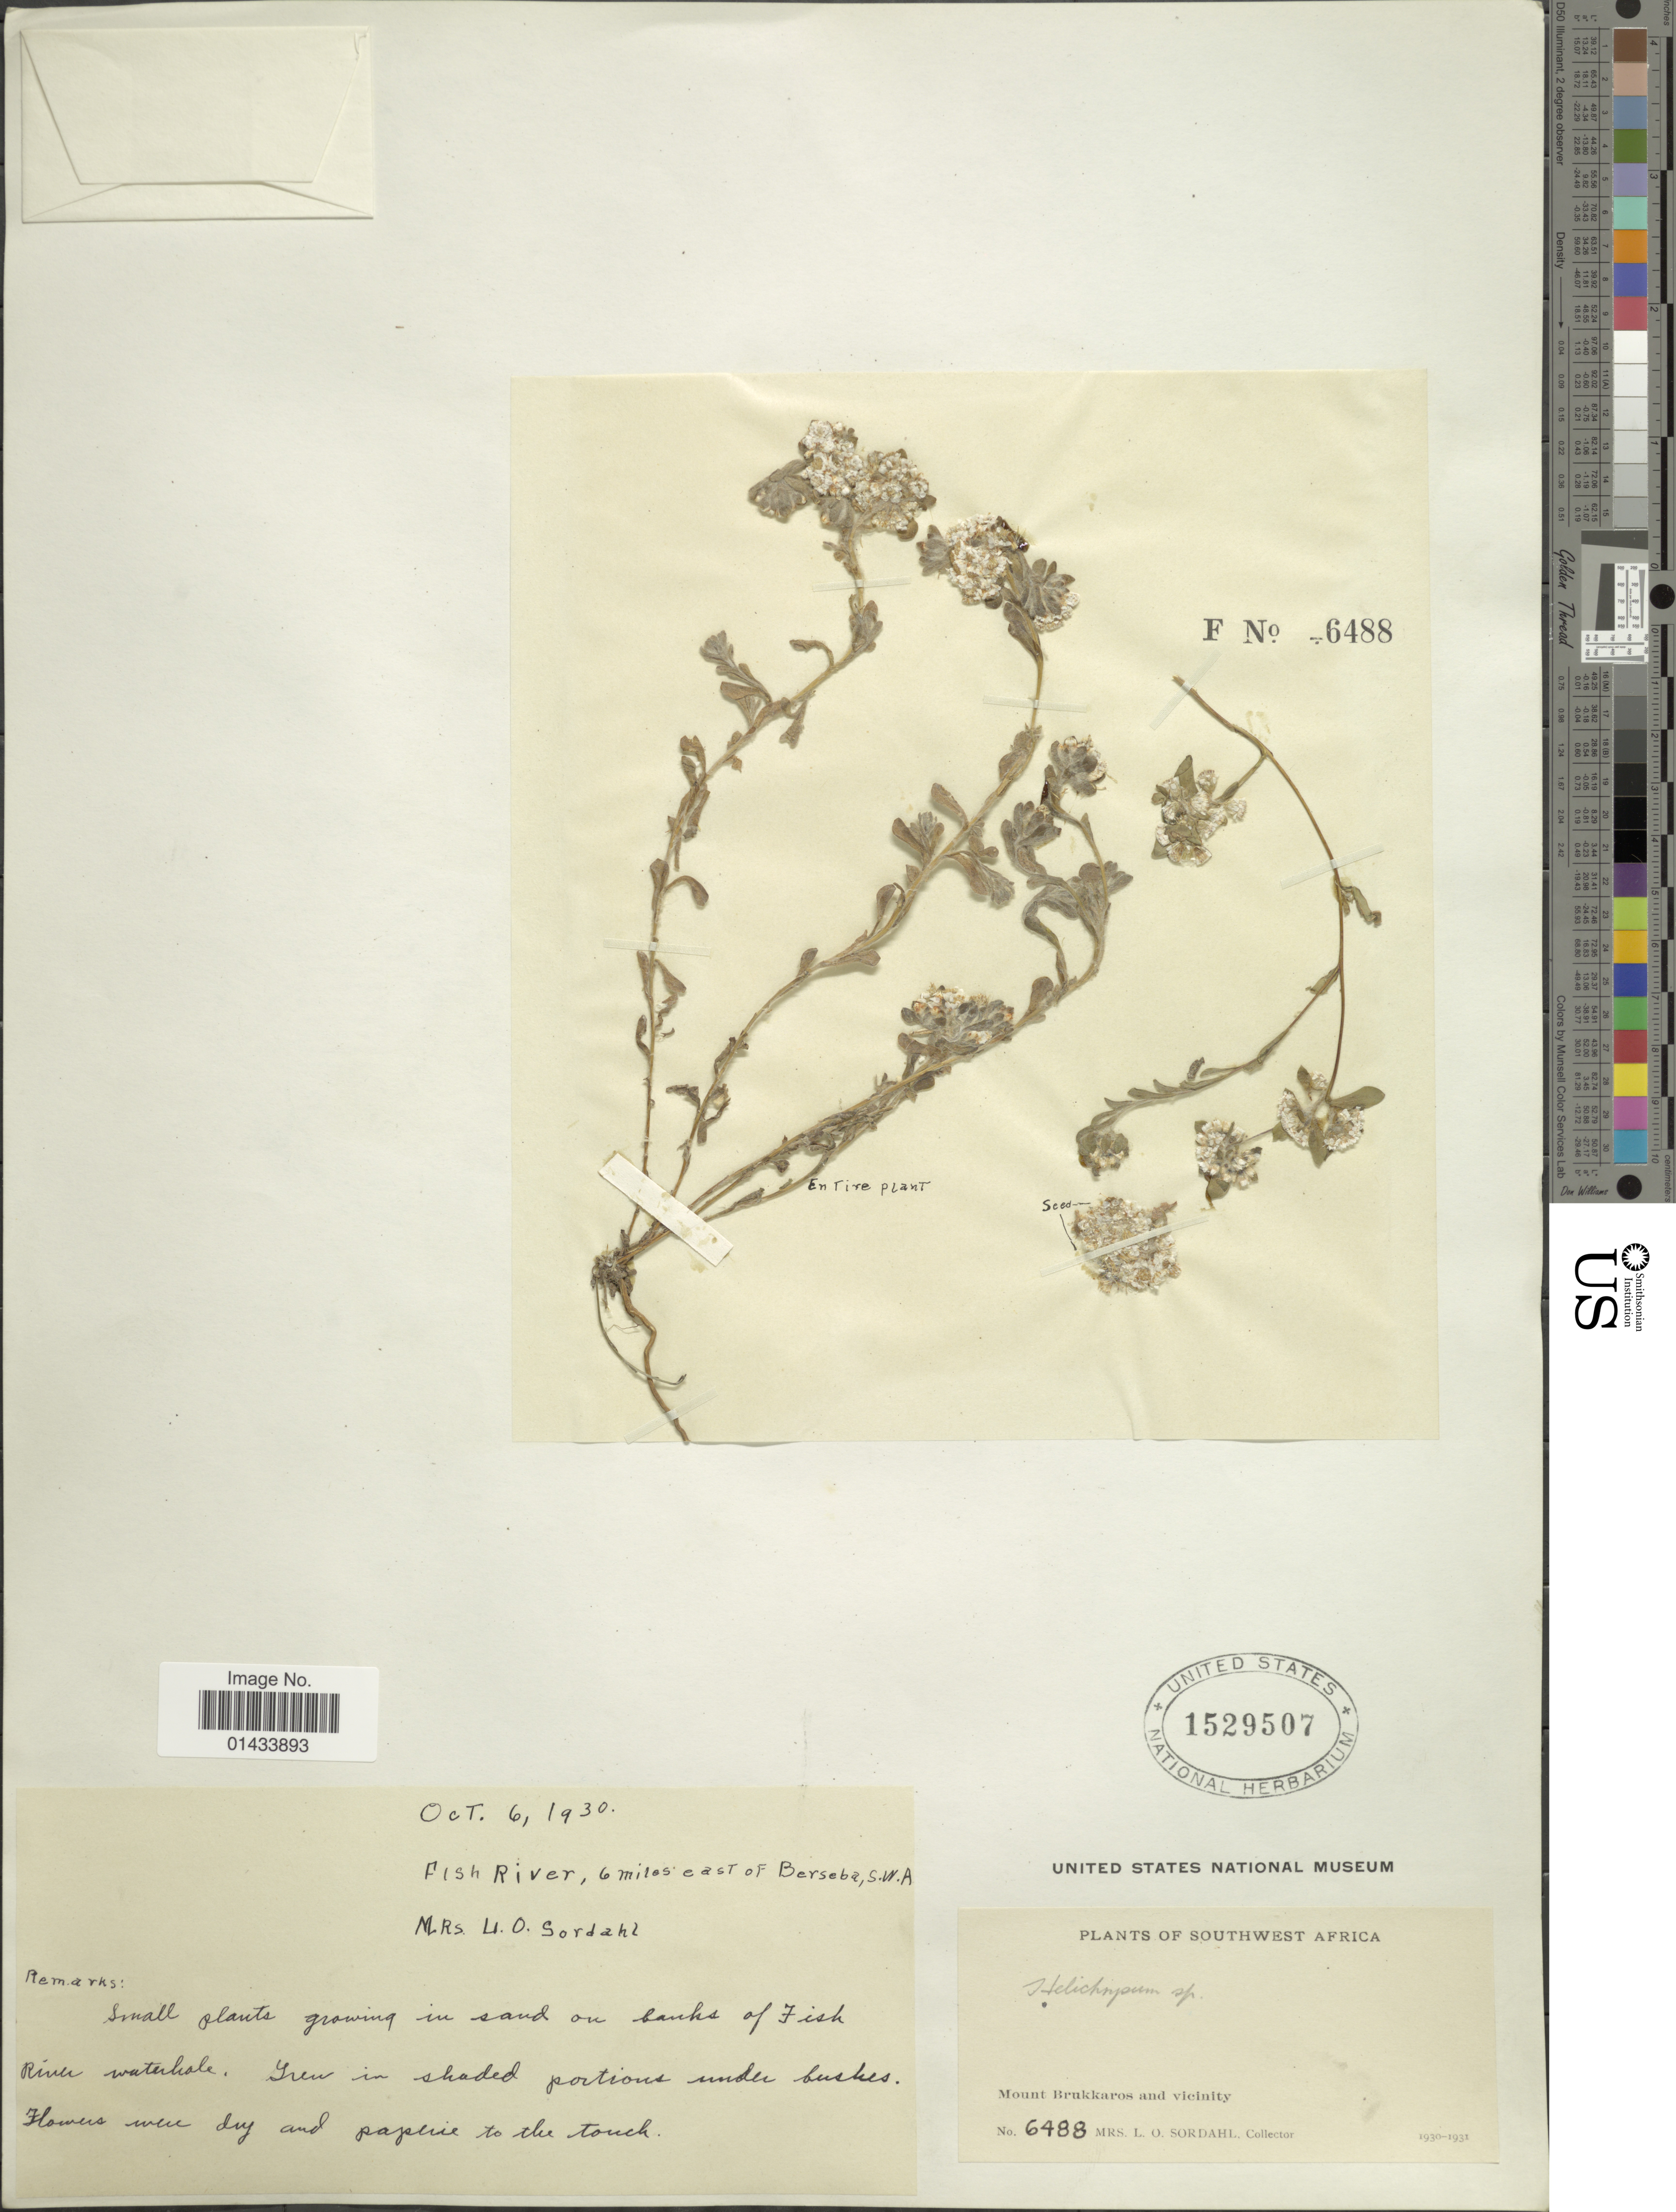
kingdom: Plantae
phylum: Tracheophyta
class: Magnoliopsida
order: Asterales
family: Asteraceae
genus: Helichrysum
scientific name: Helichrysum sp.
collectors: L. Sordahl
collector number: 6488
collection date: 1930-10-06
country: Namibia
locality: Southwest Africa, Fish River, 6 miles east of Berseba, S. W. A.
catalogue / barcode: US 1529507